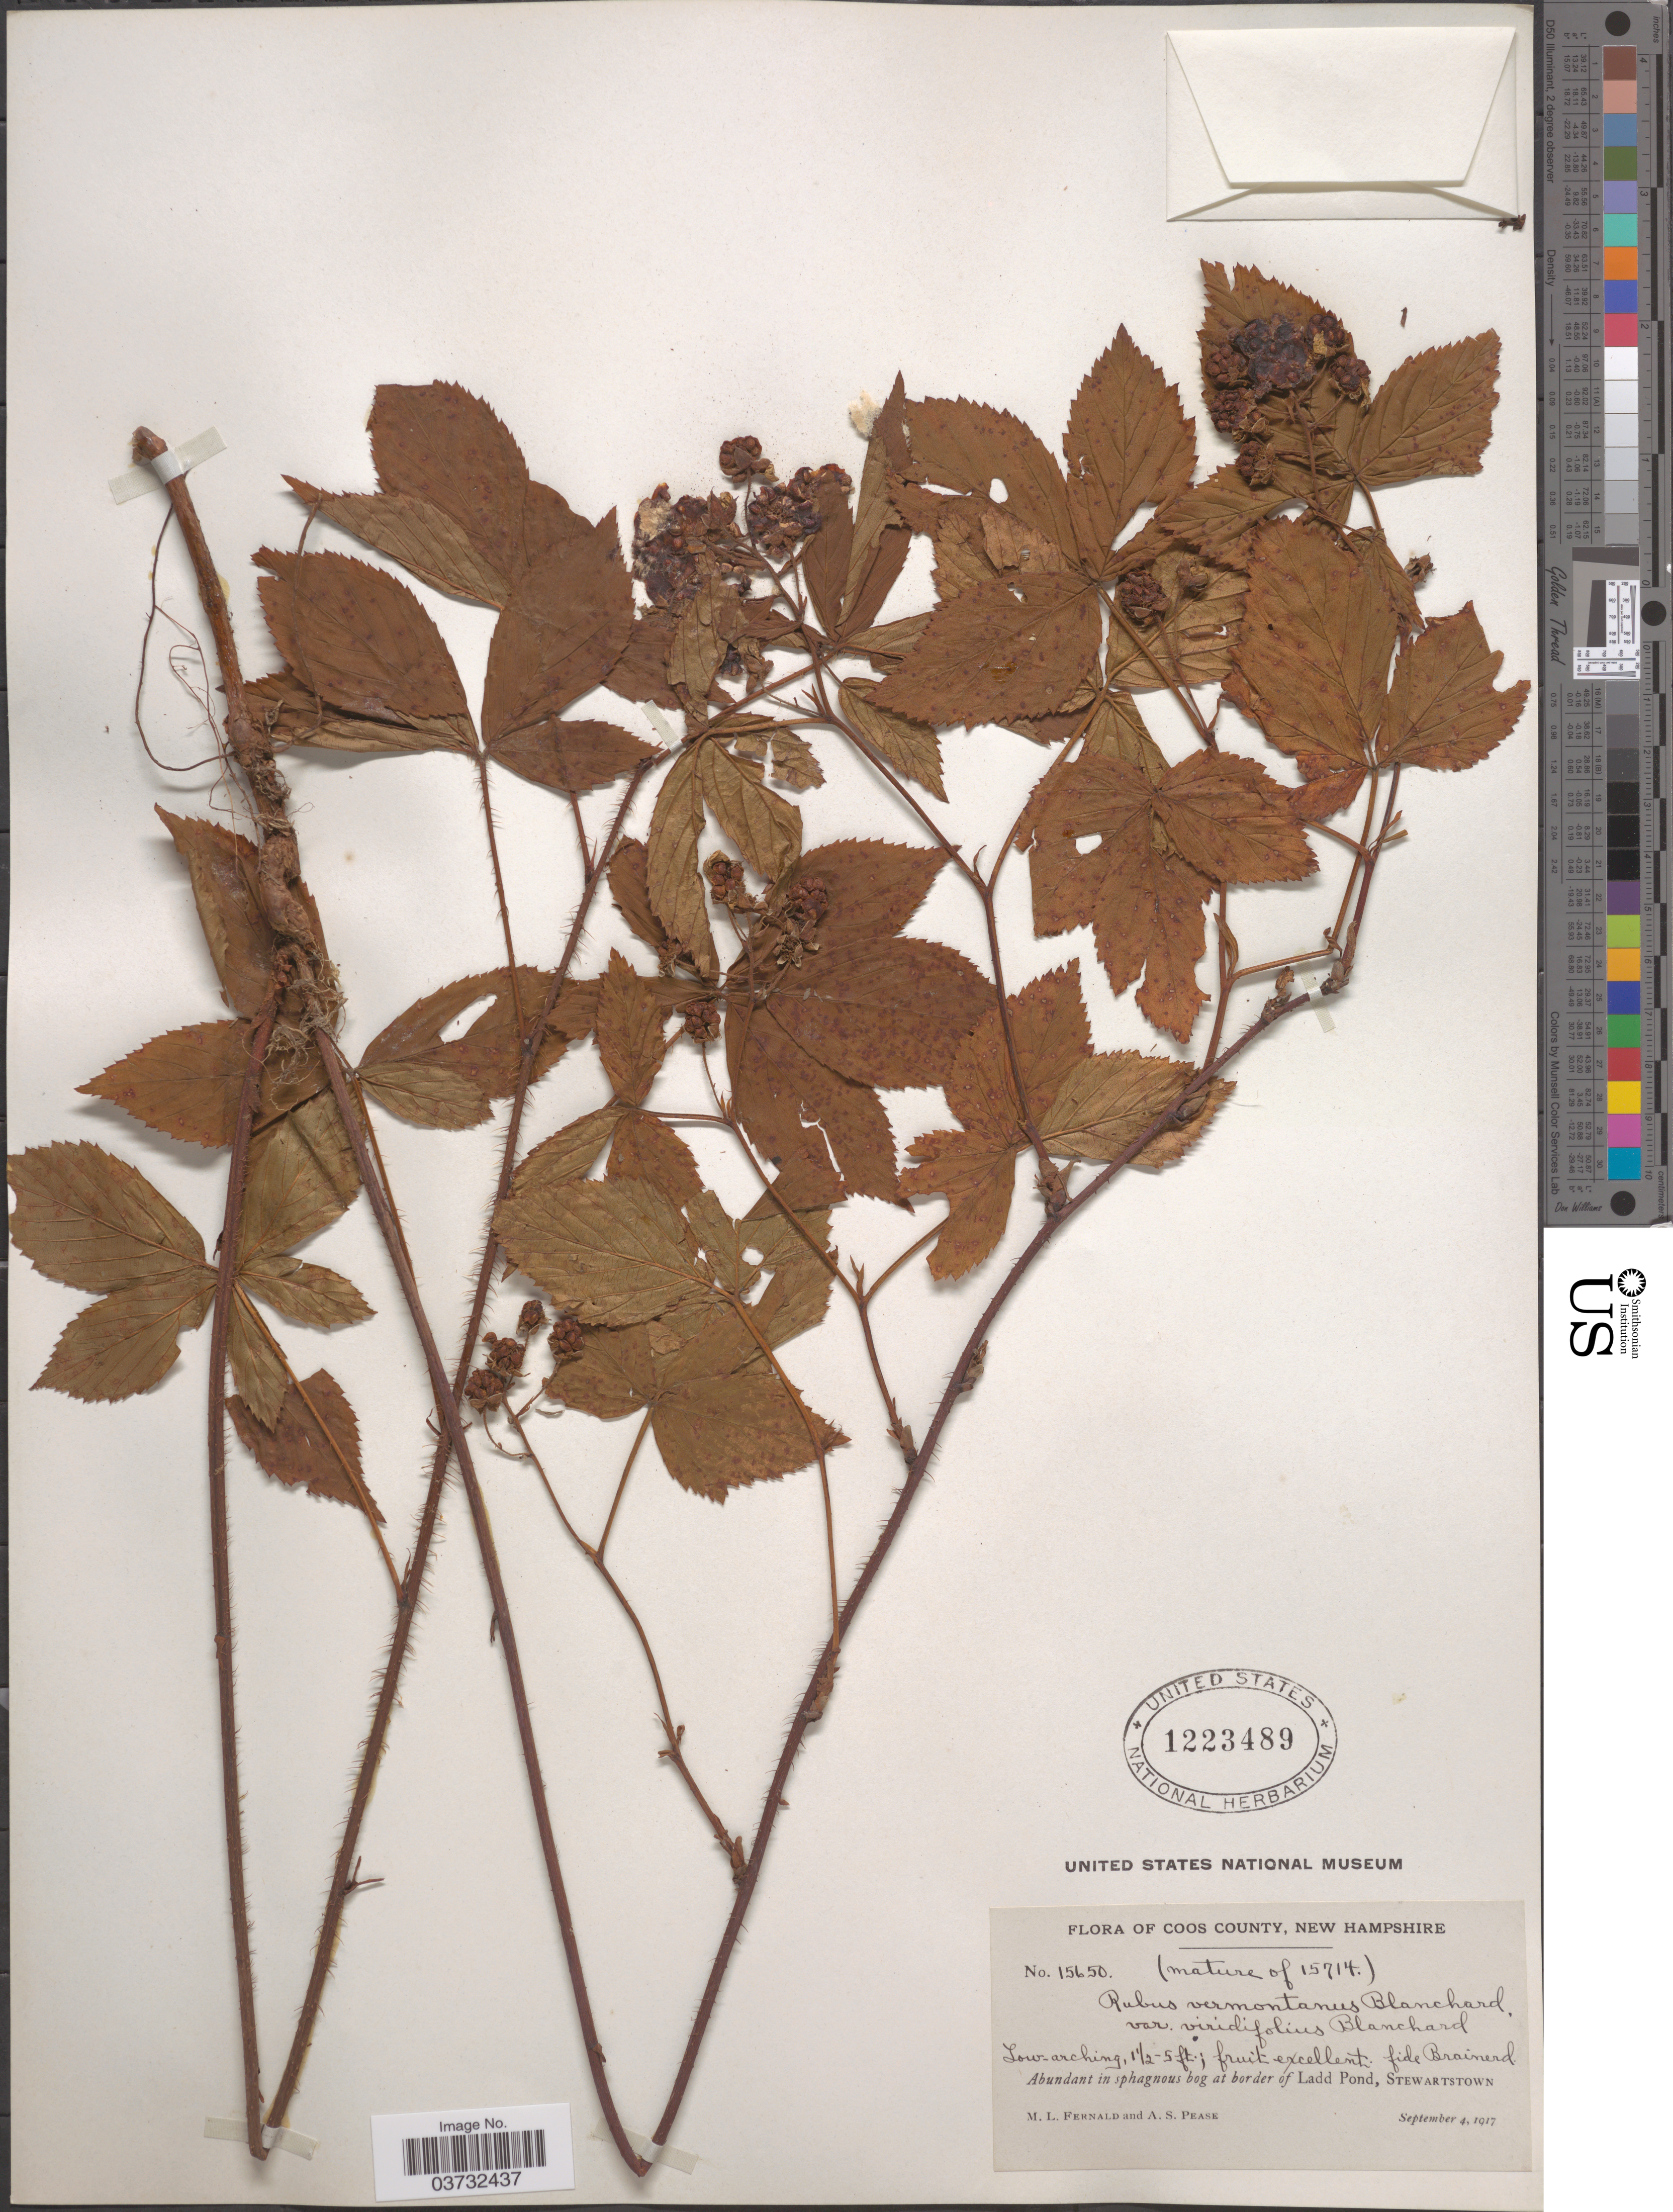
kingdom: Plantae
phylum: Tracheophyta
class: Magnoliopsida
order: Rosales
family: Rosaceae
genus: Rubus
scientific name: Rubus vermontanus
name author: Blanch.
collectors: M. L. Fernald & A. S. Pease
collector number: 15650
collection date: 1917-09-04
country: United States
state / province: New Hampshire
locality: Coos County. Abundant in sphagnous bog at border of Ladd Pond, Stewartstown.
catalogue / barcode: US 1223489